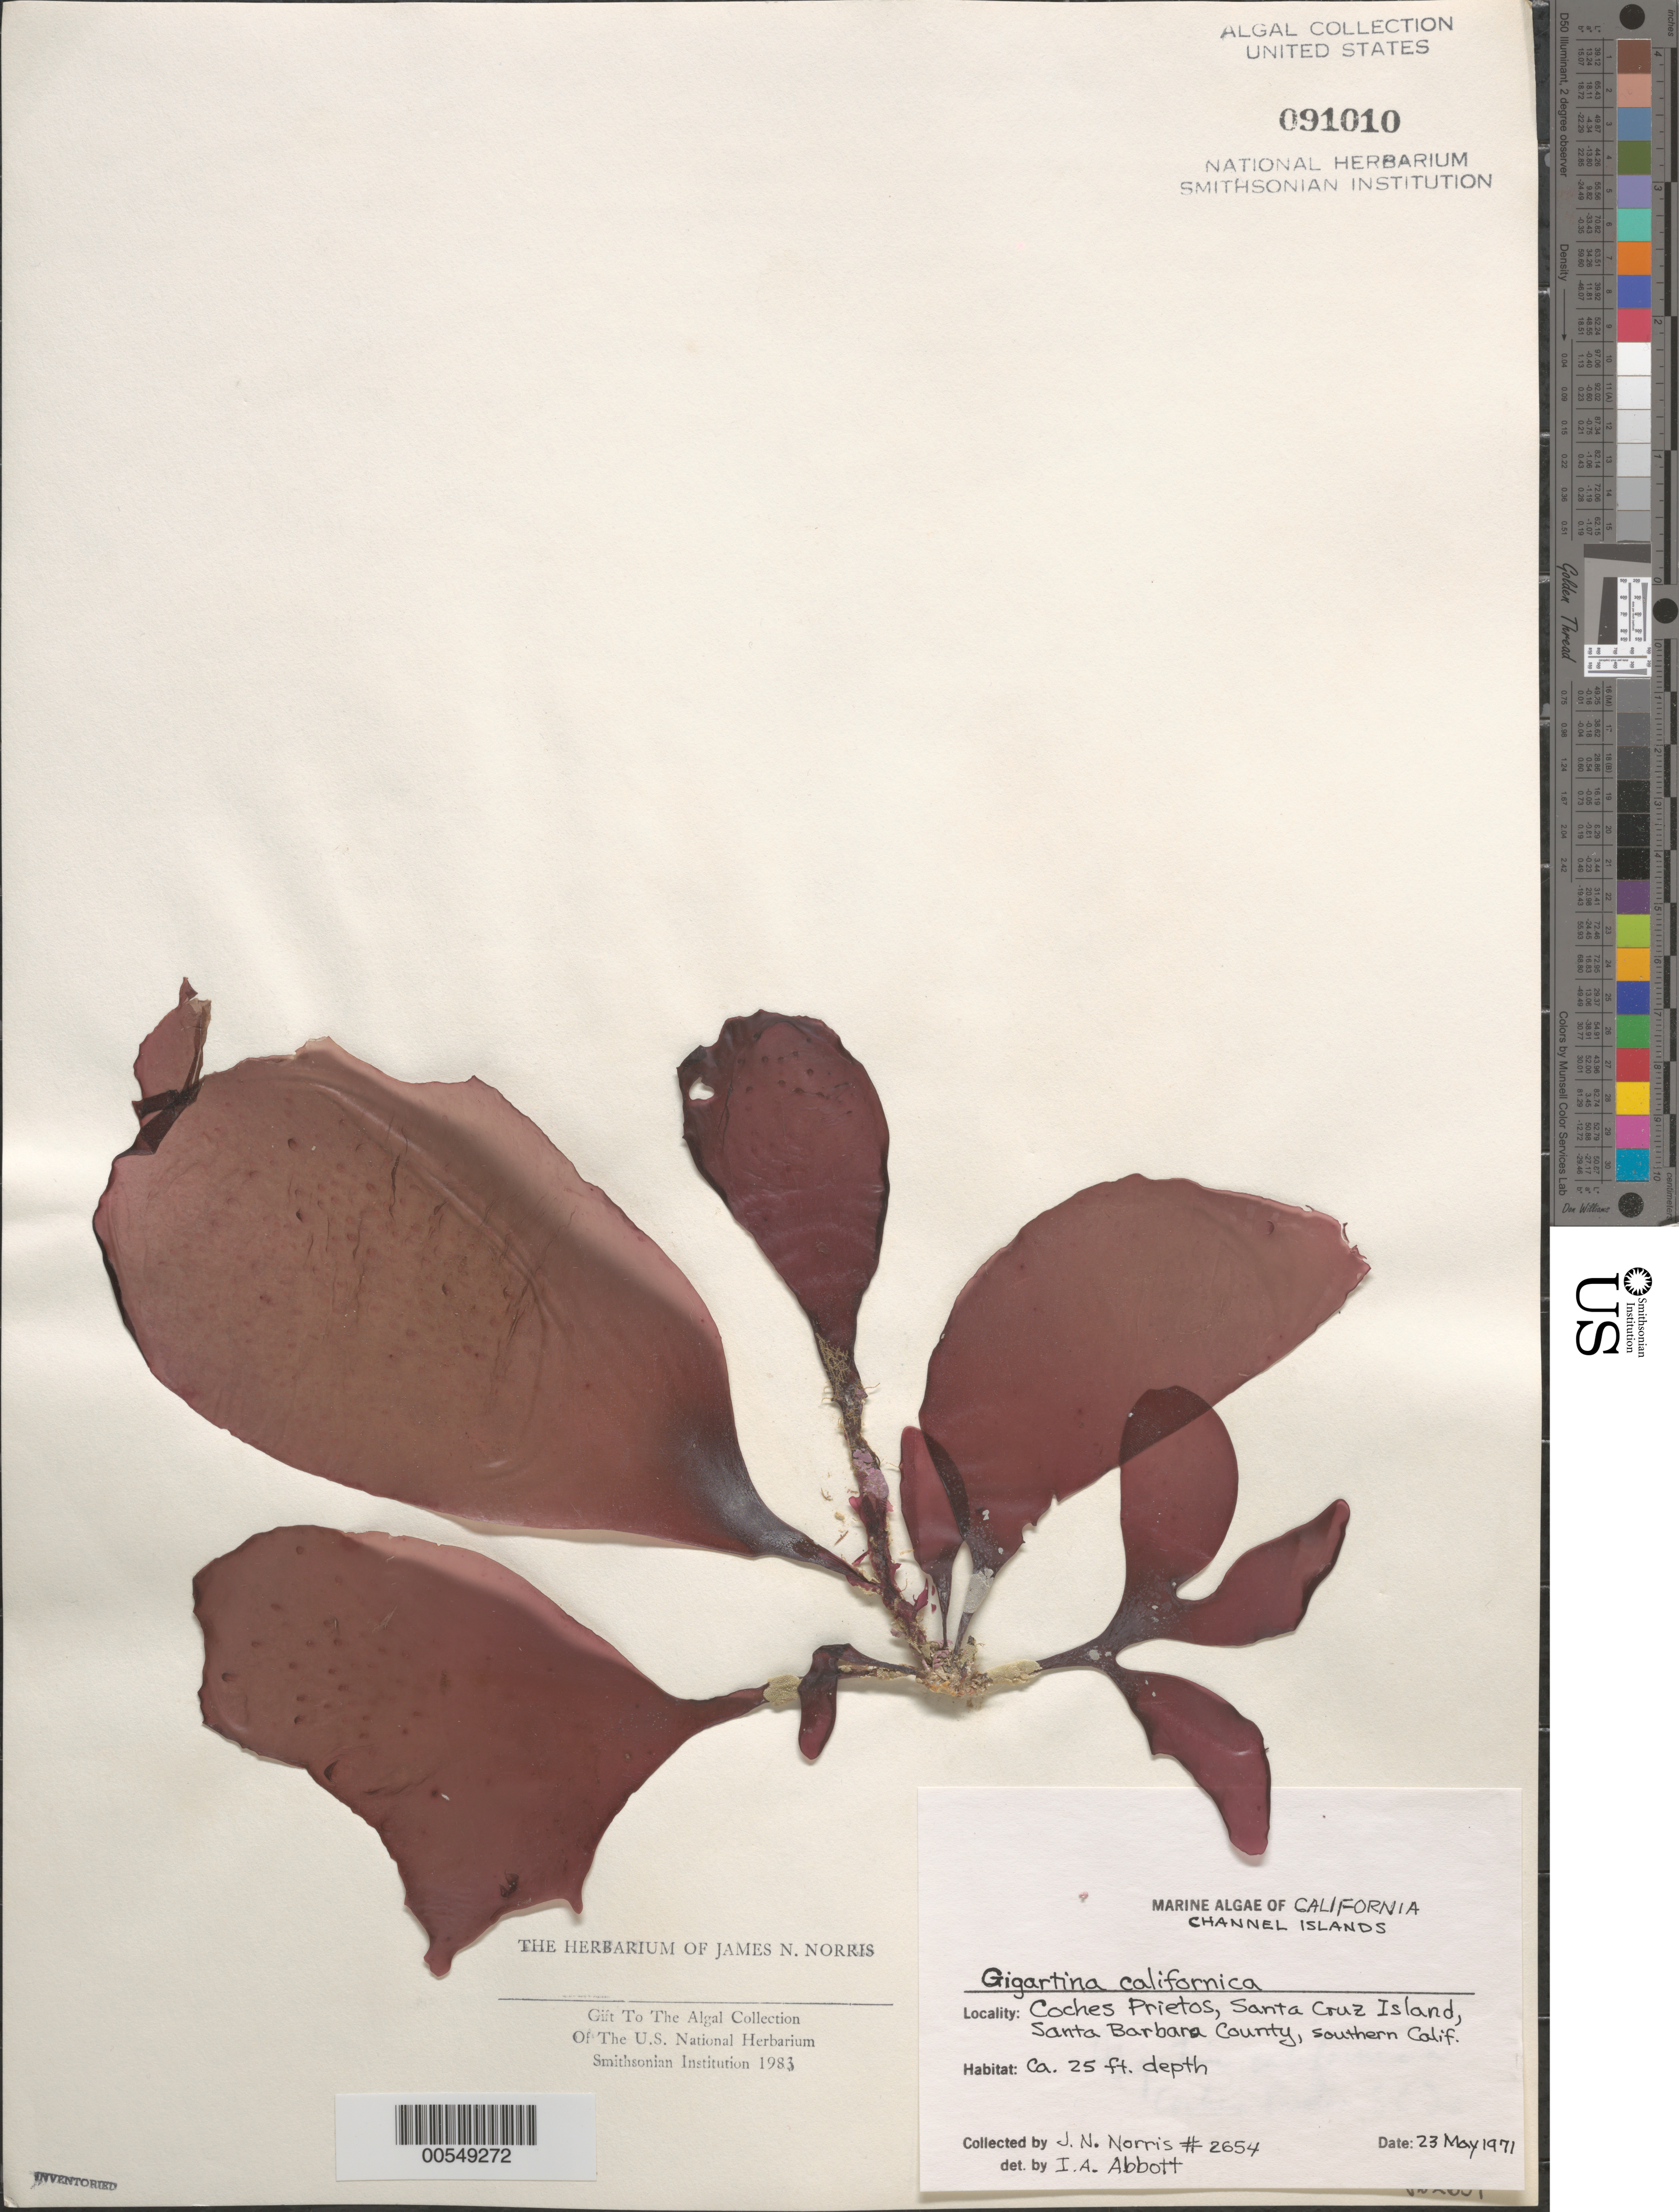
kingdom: Plantae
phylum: Rhodophyta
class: Florideophyceae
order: Gigartinales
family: Gigartinaceae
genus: Chondracanthus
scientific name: Chondracanthus corymbiferus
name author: (Kütz.) Guiry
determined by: Algae name updating Project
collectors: M. Chamberlain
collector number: JN-2654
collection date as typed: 23 May 1971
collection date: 1971-05-23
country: United States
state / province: California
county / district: Santa Barbara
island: Santa Cruz Island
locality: Coches Prietos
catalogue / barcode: US 91010